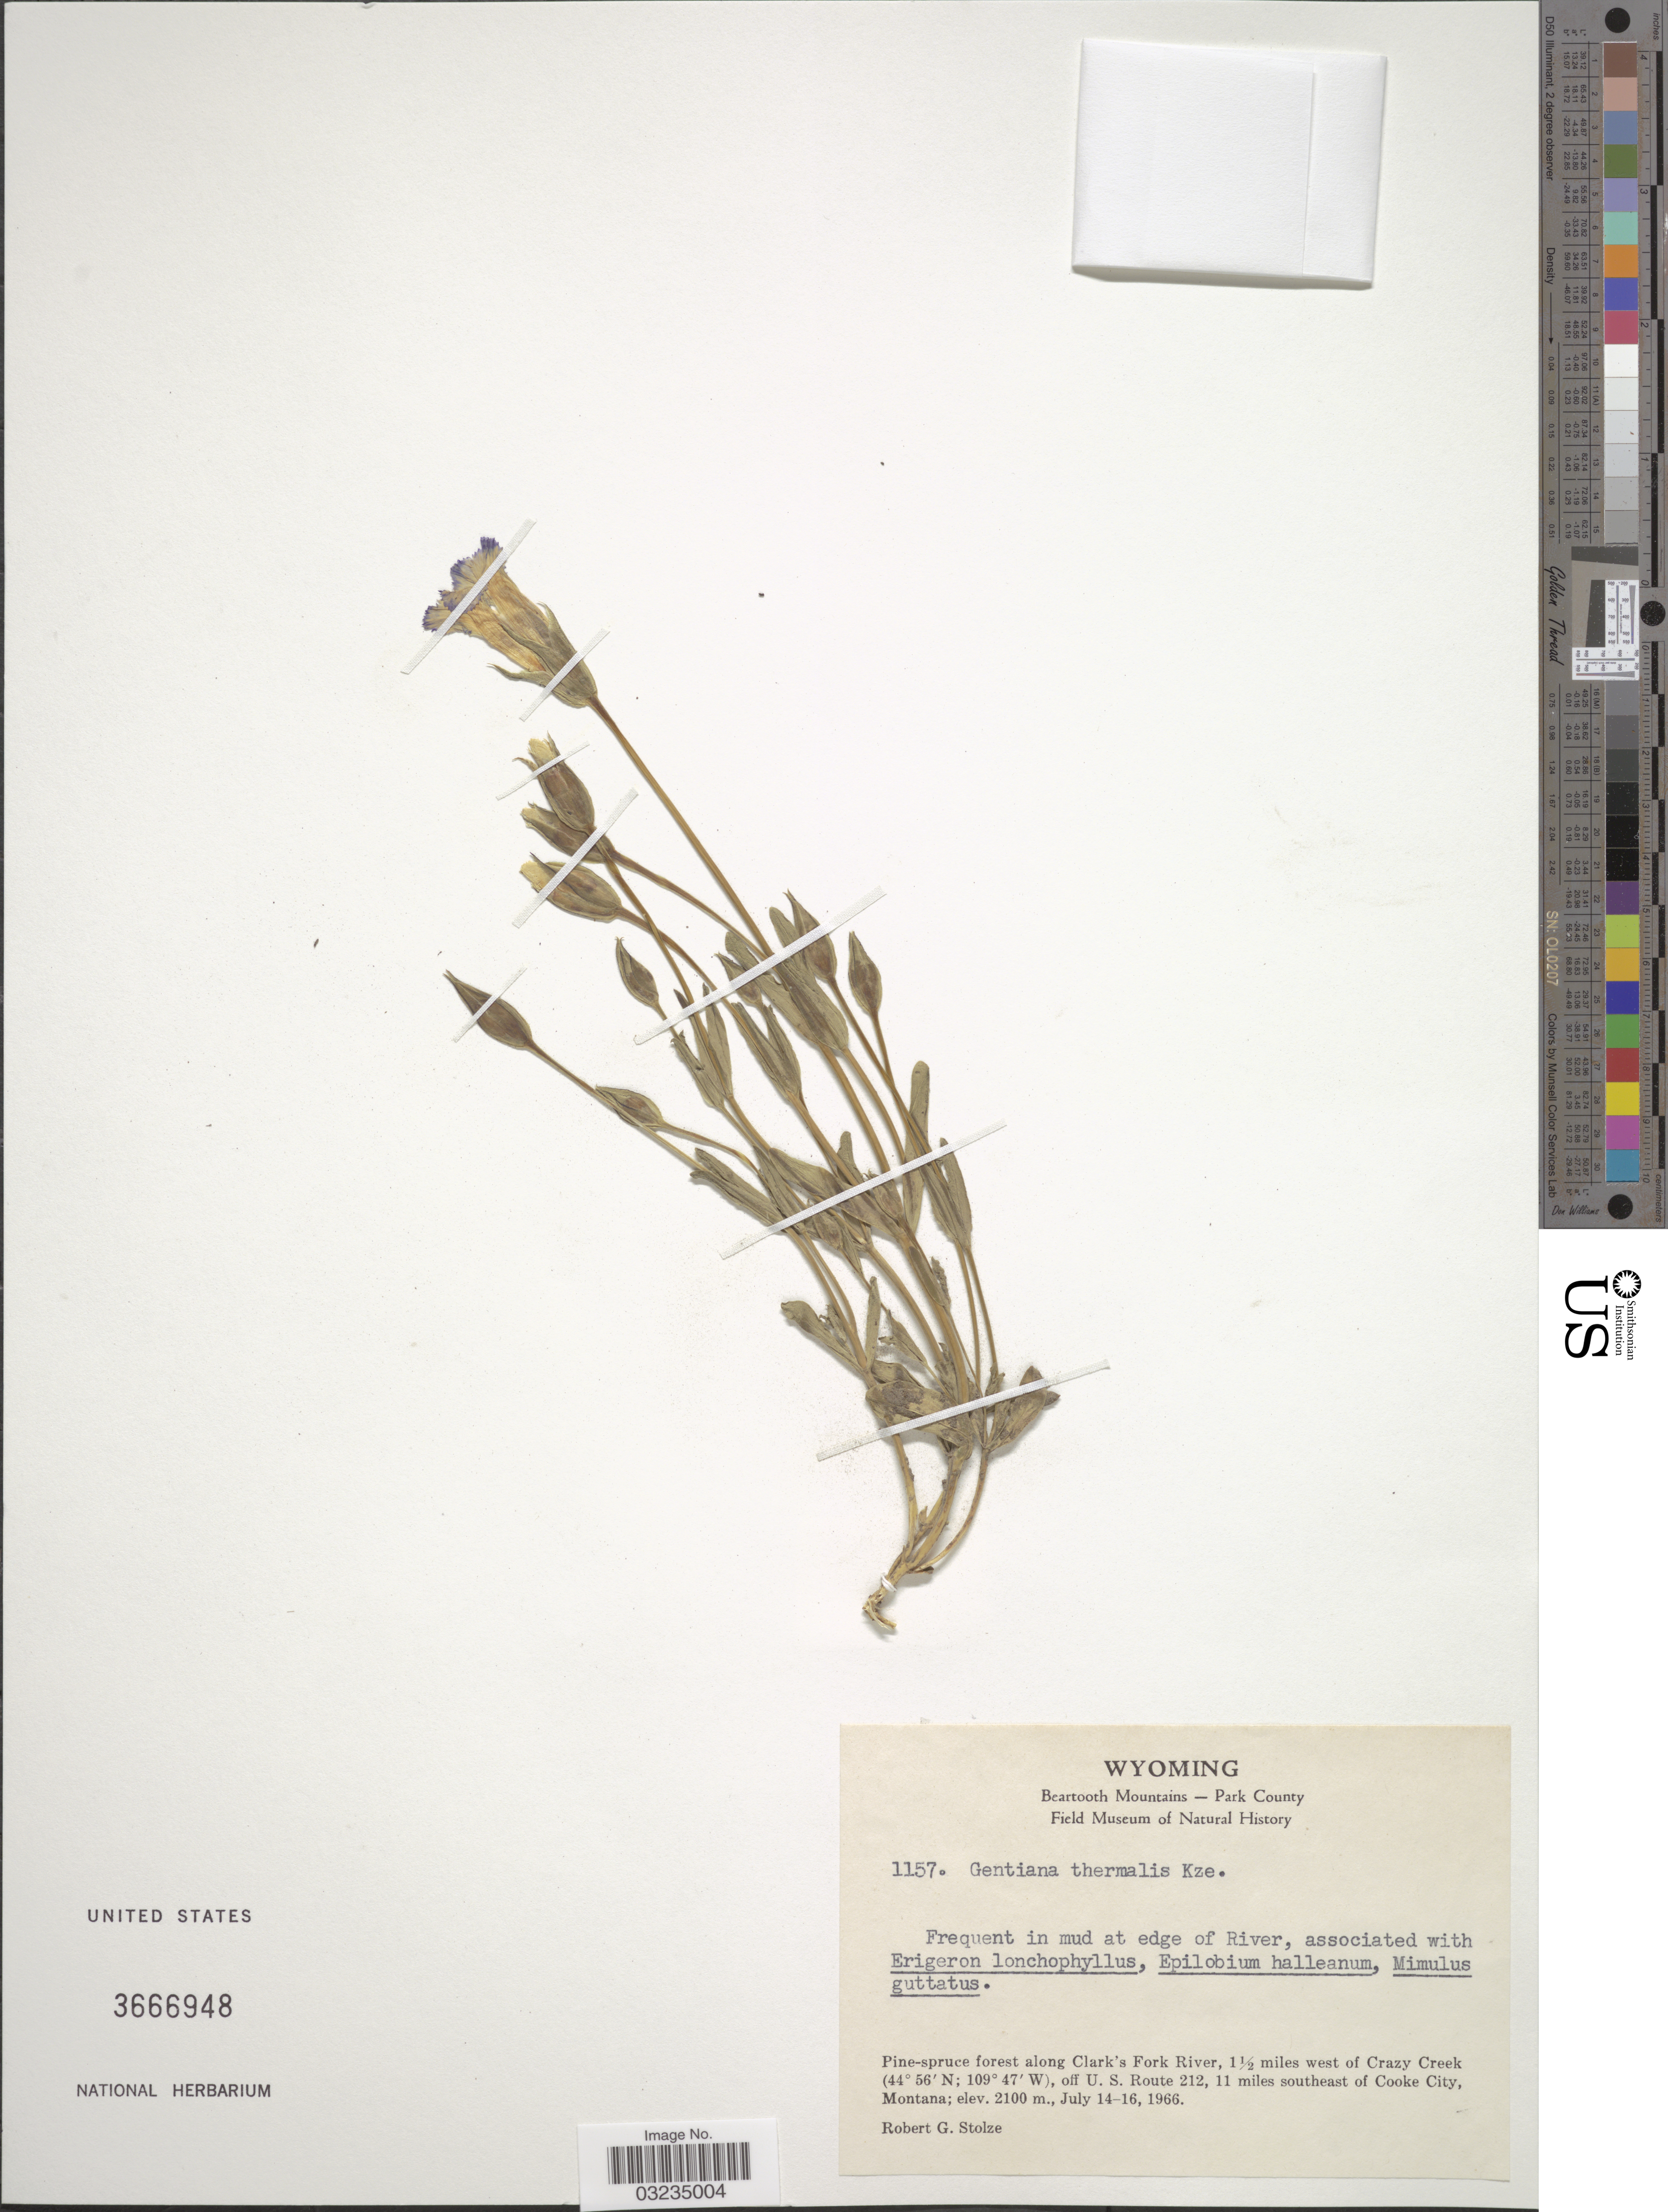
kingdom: Plantae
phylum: Tracheophyta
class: Magnoliopsida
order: Gentianales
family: Gentianaceae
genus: Gentiana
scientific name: Gentiana thermalis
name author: Kuntze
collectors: R. G. Stolze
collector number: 1157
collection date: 1966-07-14/1966-07-16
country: United States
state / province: Montana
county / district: Park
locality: Beartooth Mountains . Pine-spruce forest along Clark's Fork River, 1½ miles west of Crazy Creek, off U.S. Route 212, 11 miles southeast of Cooke City, Montana.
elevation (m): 2100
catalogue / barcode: US 3666948